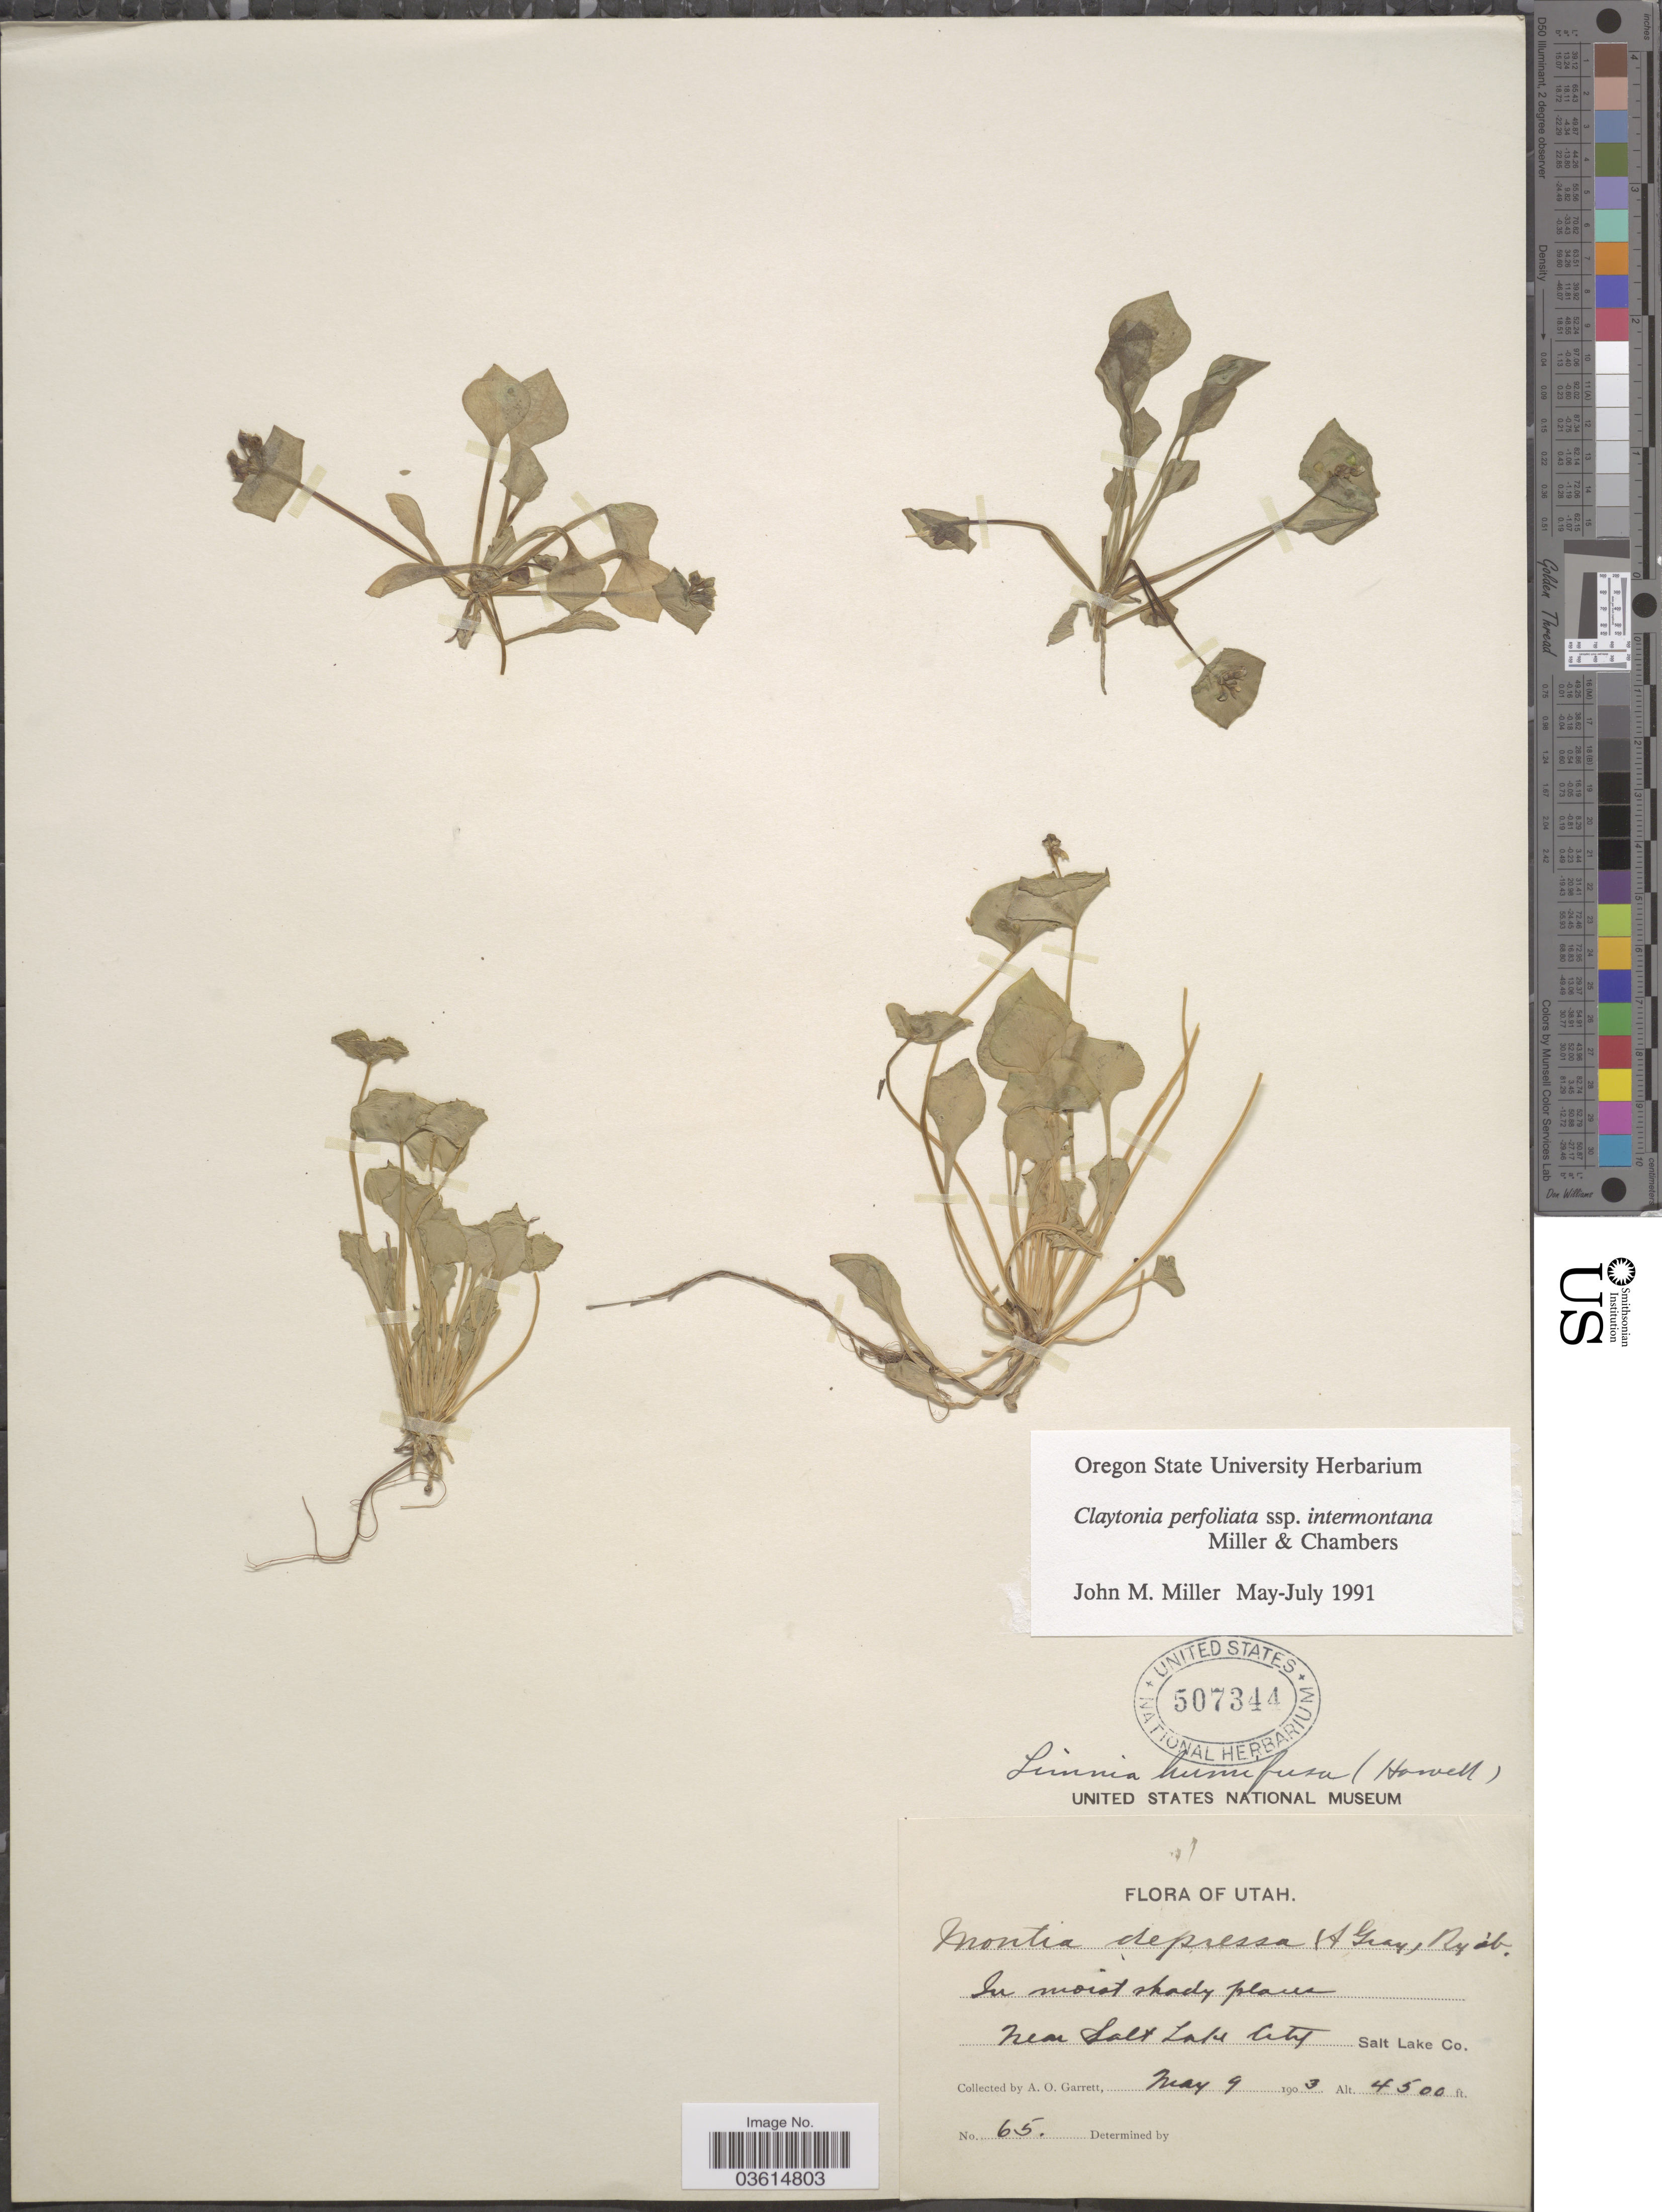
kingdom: Plantae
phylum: Tracheophyta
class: Magnoliopsida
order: Caryophyllales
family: Montiaceae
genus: Claytonia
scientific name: Claytonia perfoliata subsp. intermontana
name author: Mill. & Chambers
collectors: A. O. Garrett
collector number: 65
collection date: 1903-05-09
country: United States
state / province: Utah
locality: Near Salt Lake City Salt Lake Co.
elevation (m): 1372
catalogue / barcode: US 507344